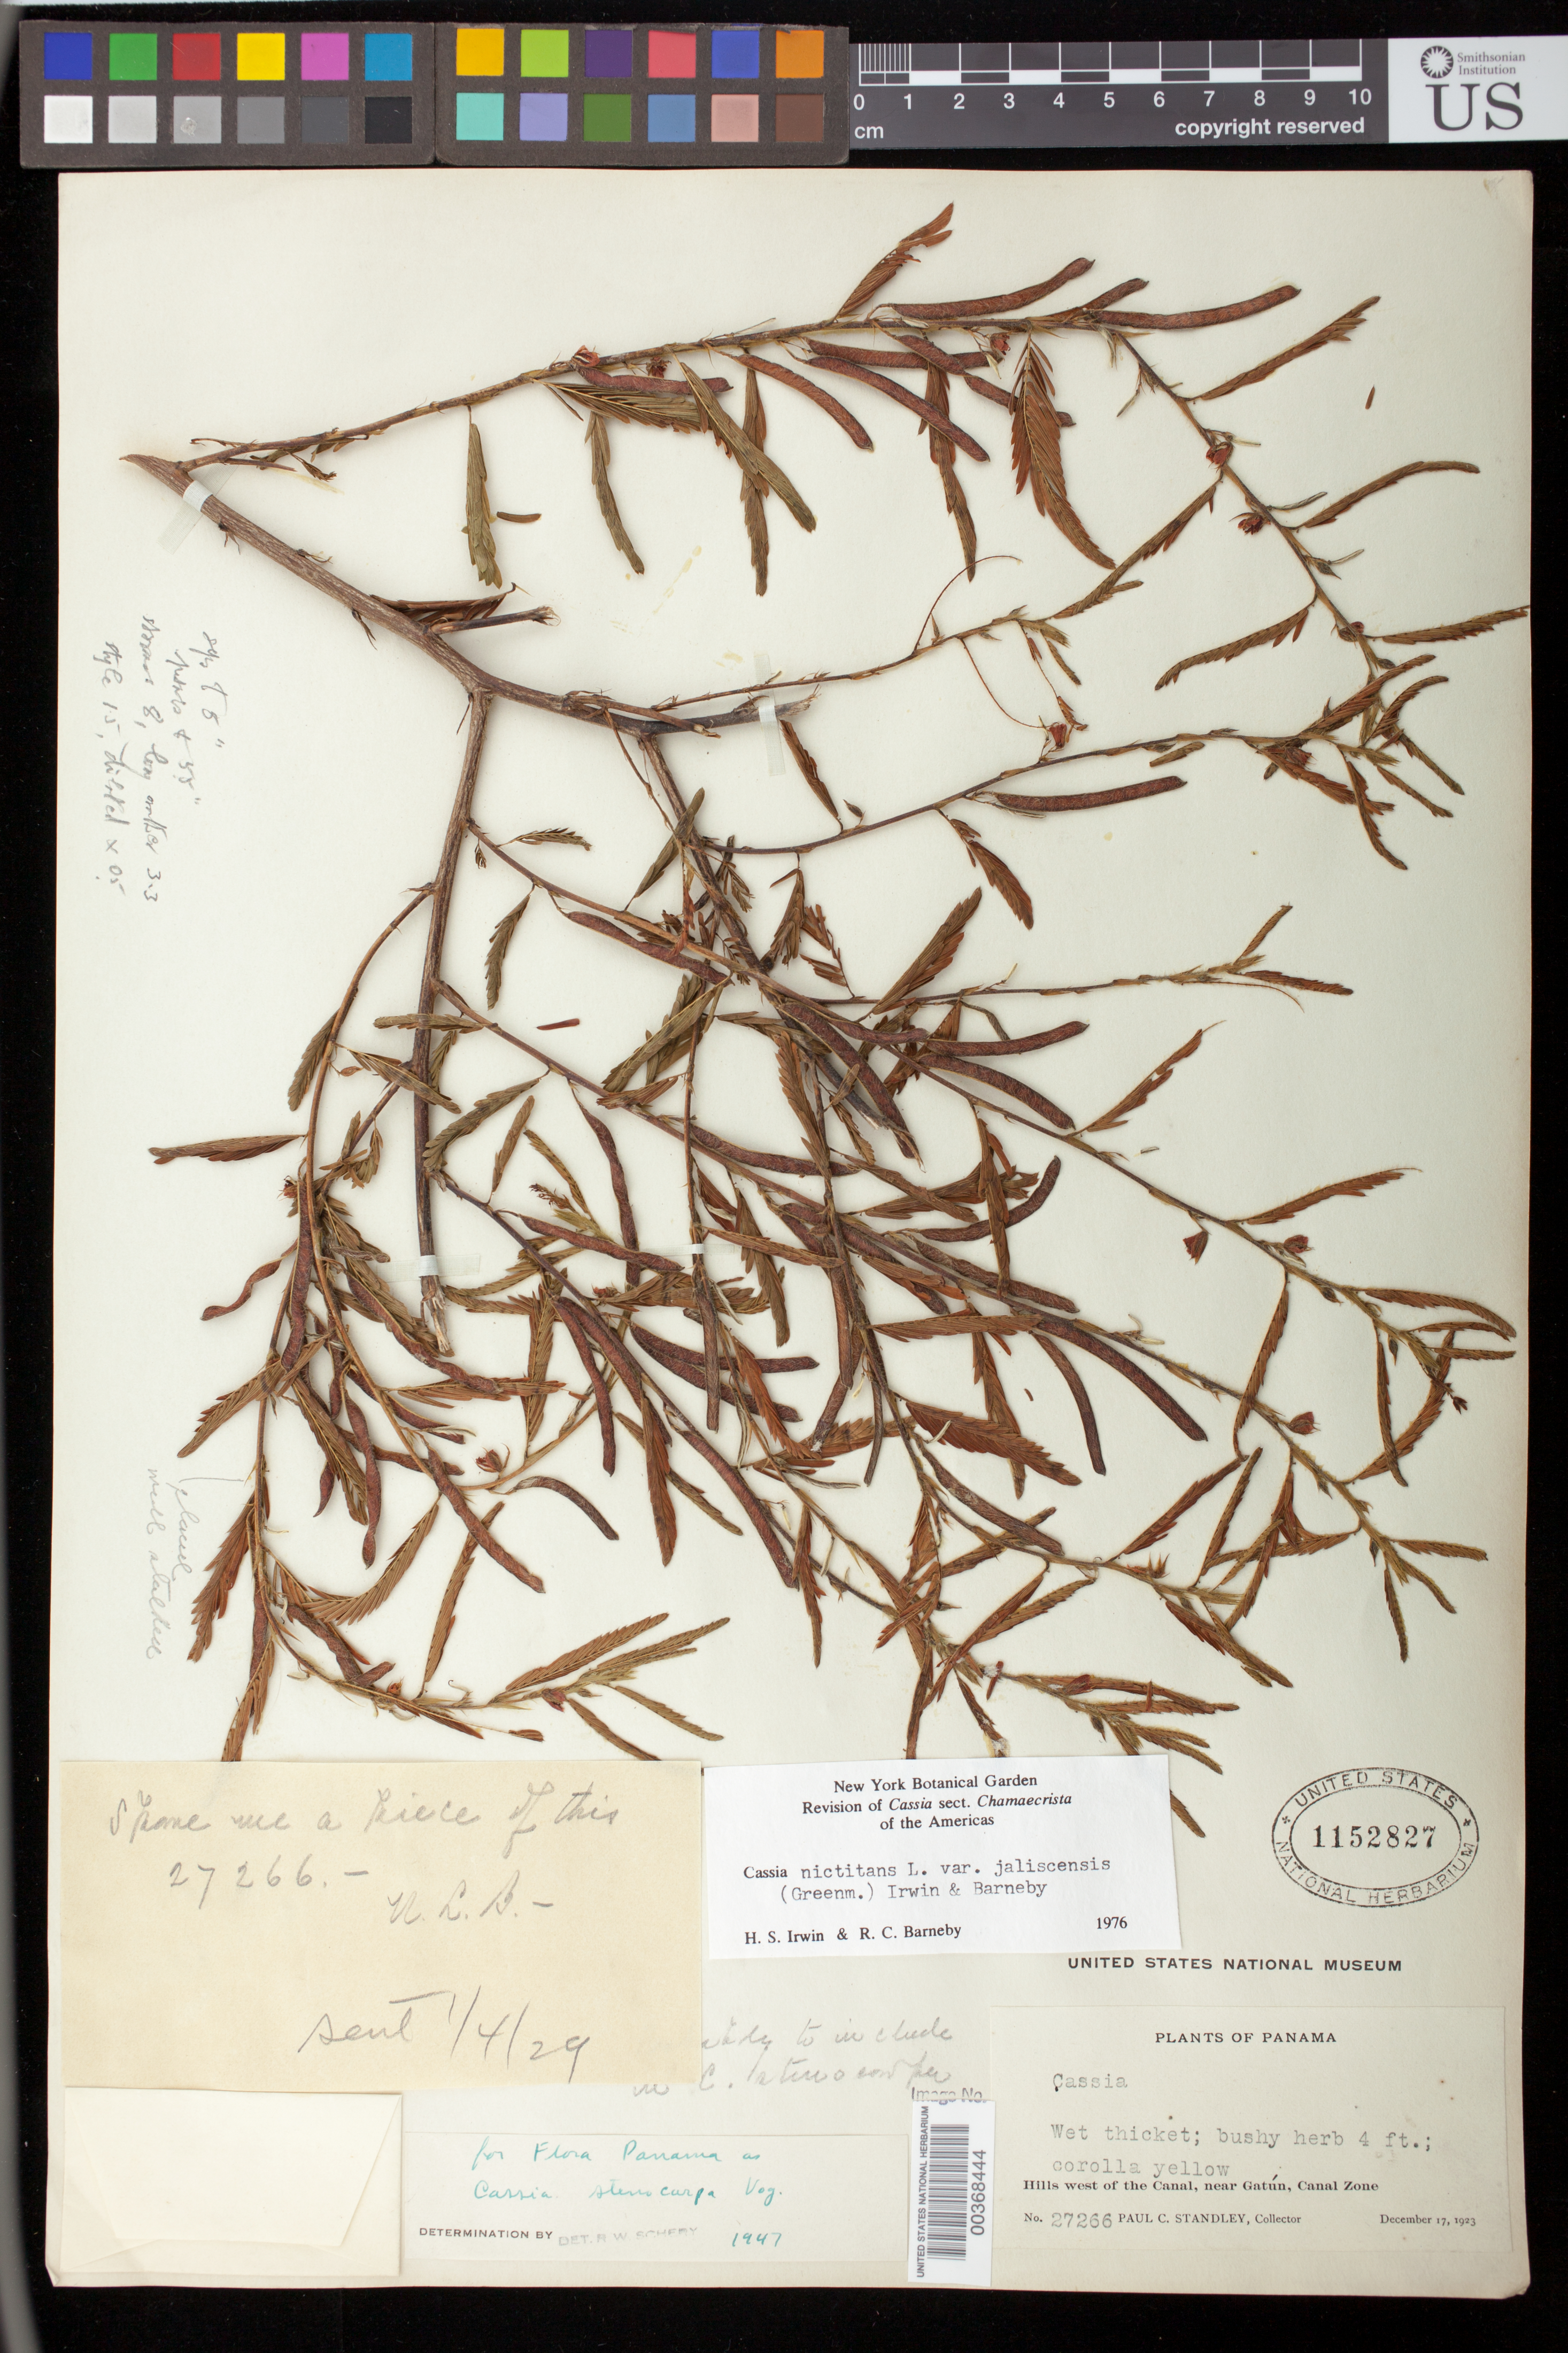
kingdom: Plantae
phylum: Tracheophyta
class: Magnoliopsida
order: Fabales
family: Fabaceae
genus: Chamaecrista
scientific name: Chamaecrista nictitans var. jaliscensis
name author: (Greenm.) H.S. Irwin & Barneby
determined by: Irwin, Howard S.; Barneby, R. C.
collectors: P. C. Standley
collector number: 27266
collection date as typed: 17 Dec 1923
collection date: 1923-12-17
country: Panama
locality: Hills W of the Canal, near Gatun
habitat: Wet thicket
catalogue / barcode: US 1152827